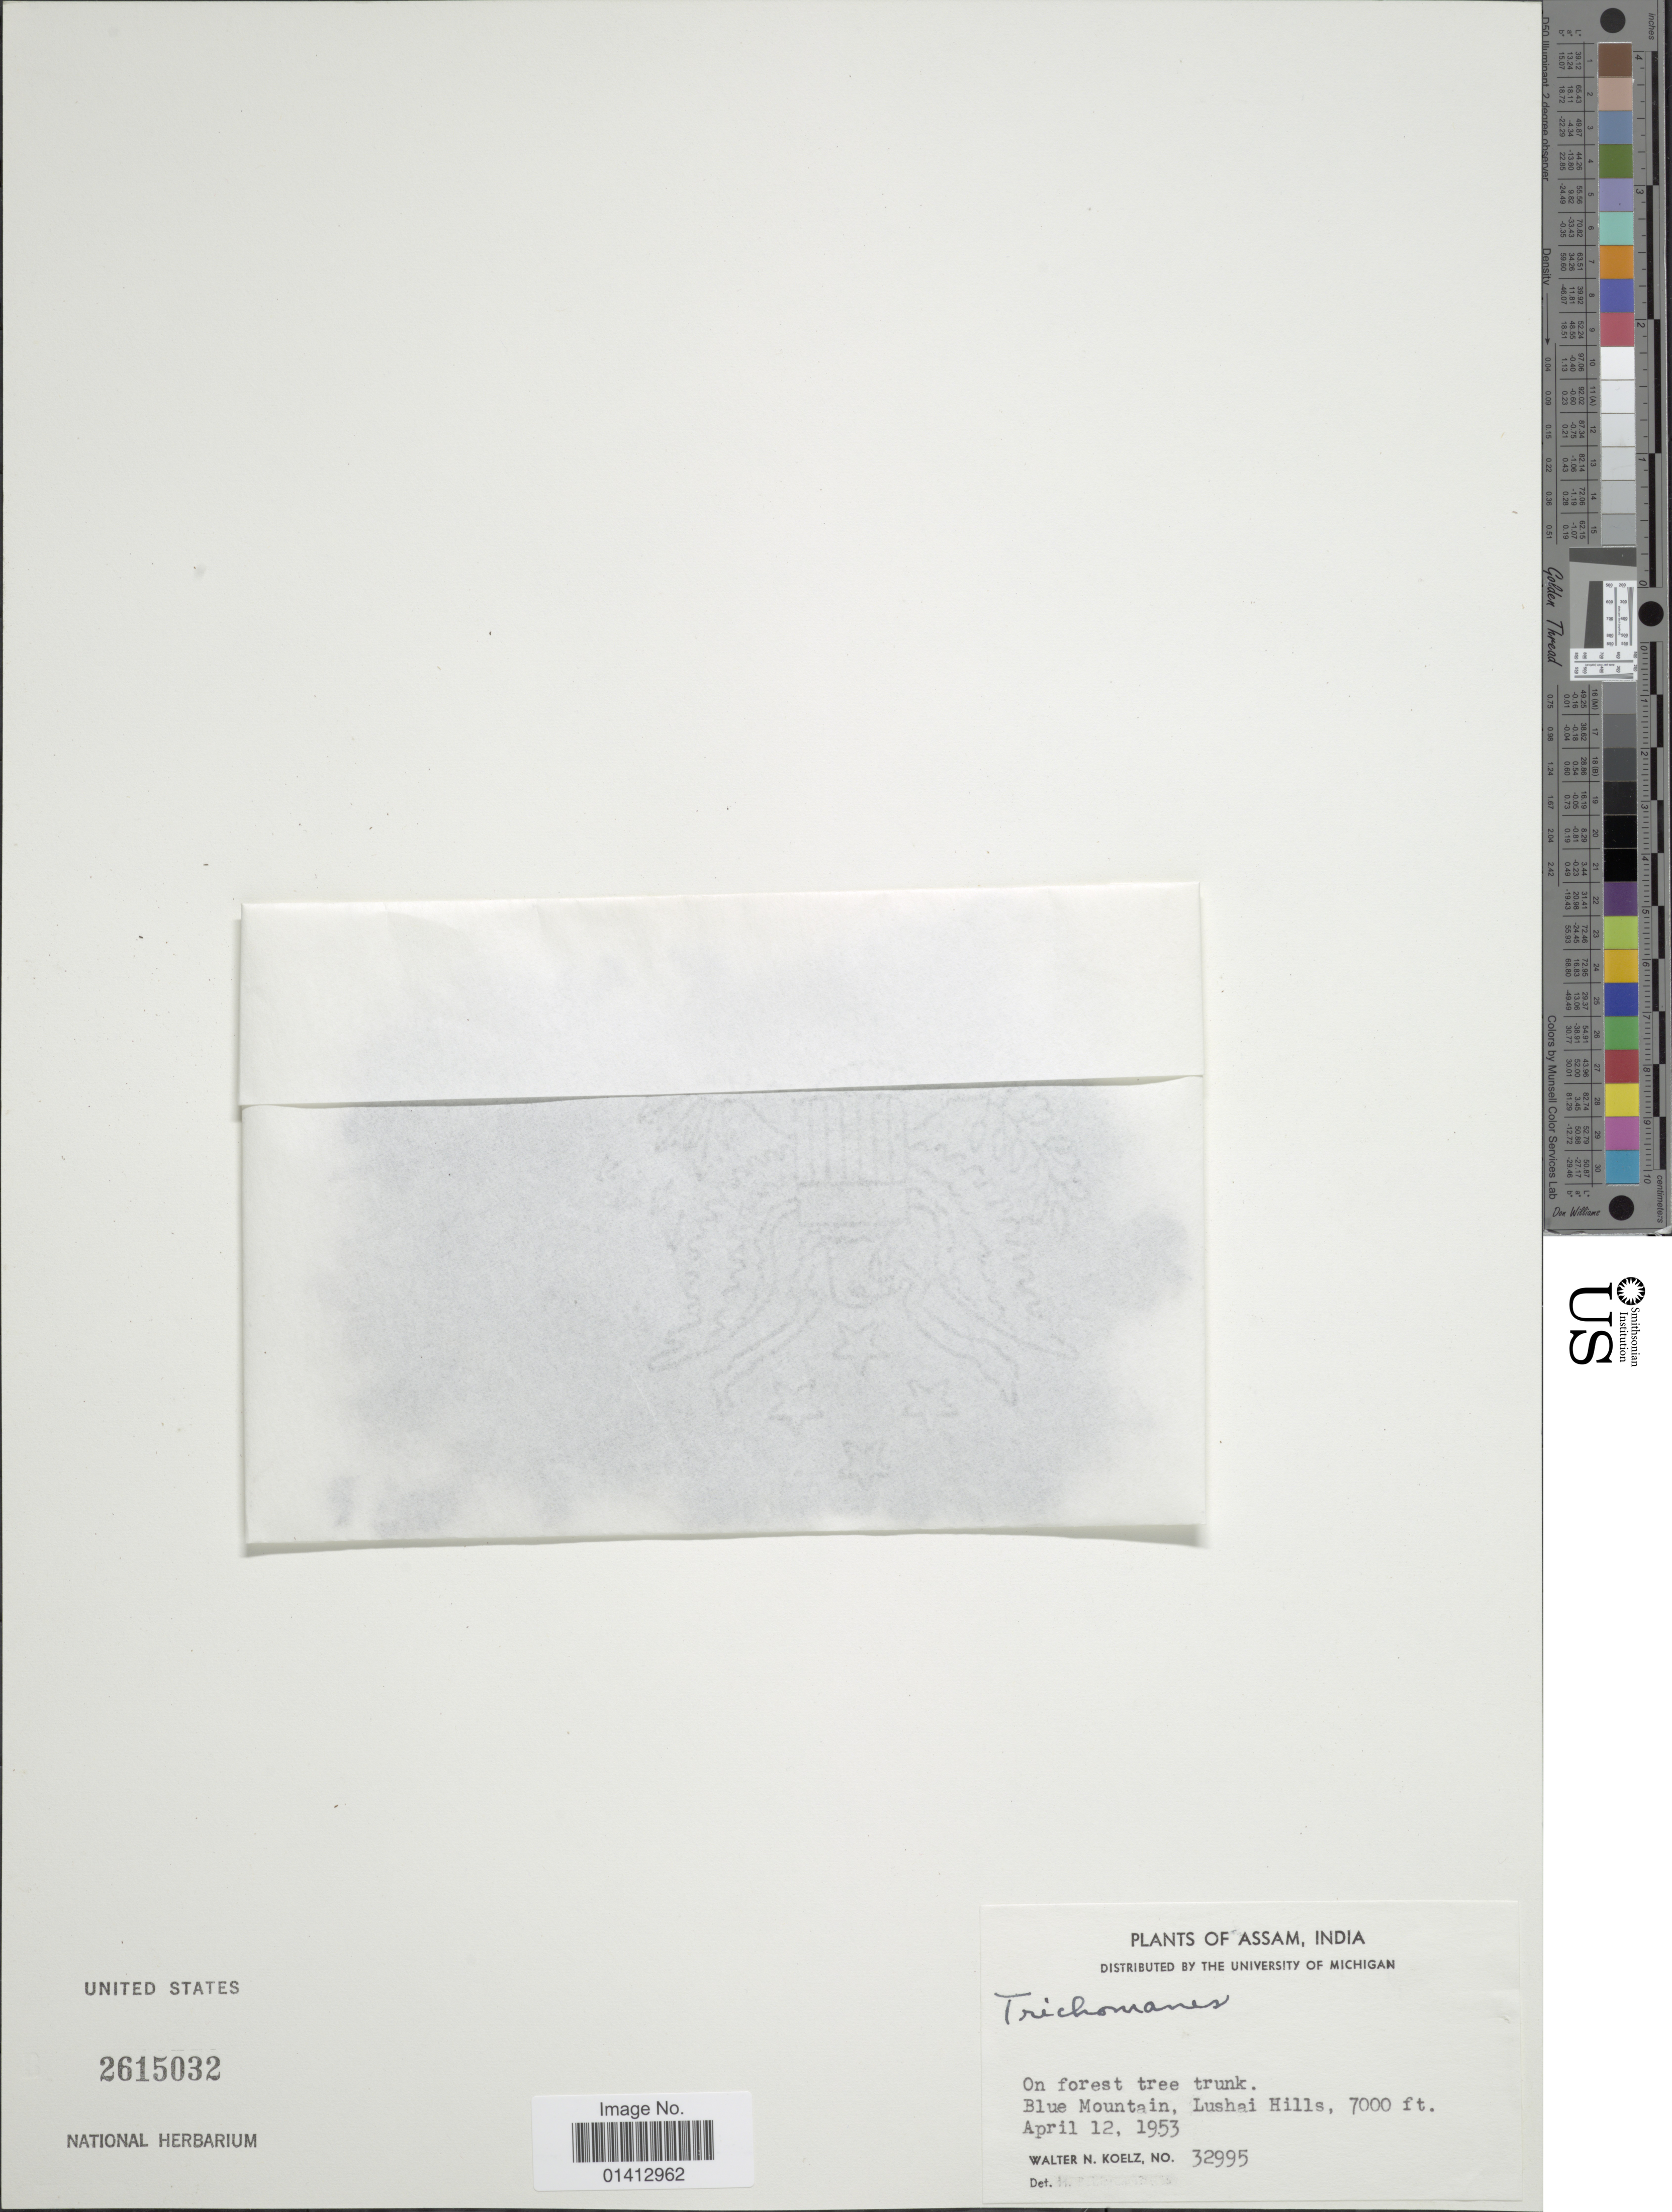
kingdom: Plantae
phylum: Tracheophyta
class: Polypodiopsida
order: Hymenophyllales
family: Hymenophyllaceae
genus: Crepidomanes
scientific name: Crepidomanes sp.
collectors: W. N. Koelz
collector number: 32995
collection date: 1953-04-12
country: India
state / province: Assam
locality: Blue Mountains, Lushai Hills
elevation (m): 2134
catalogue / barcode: US 2615032